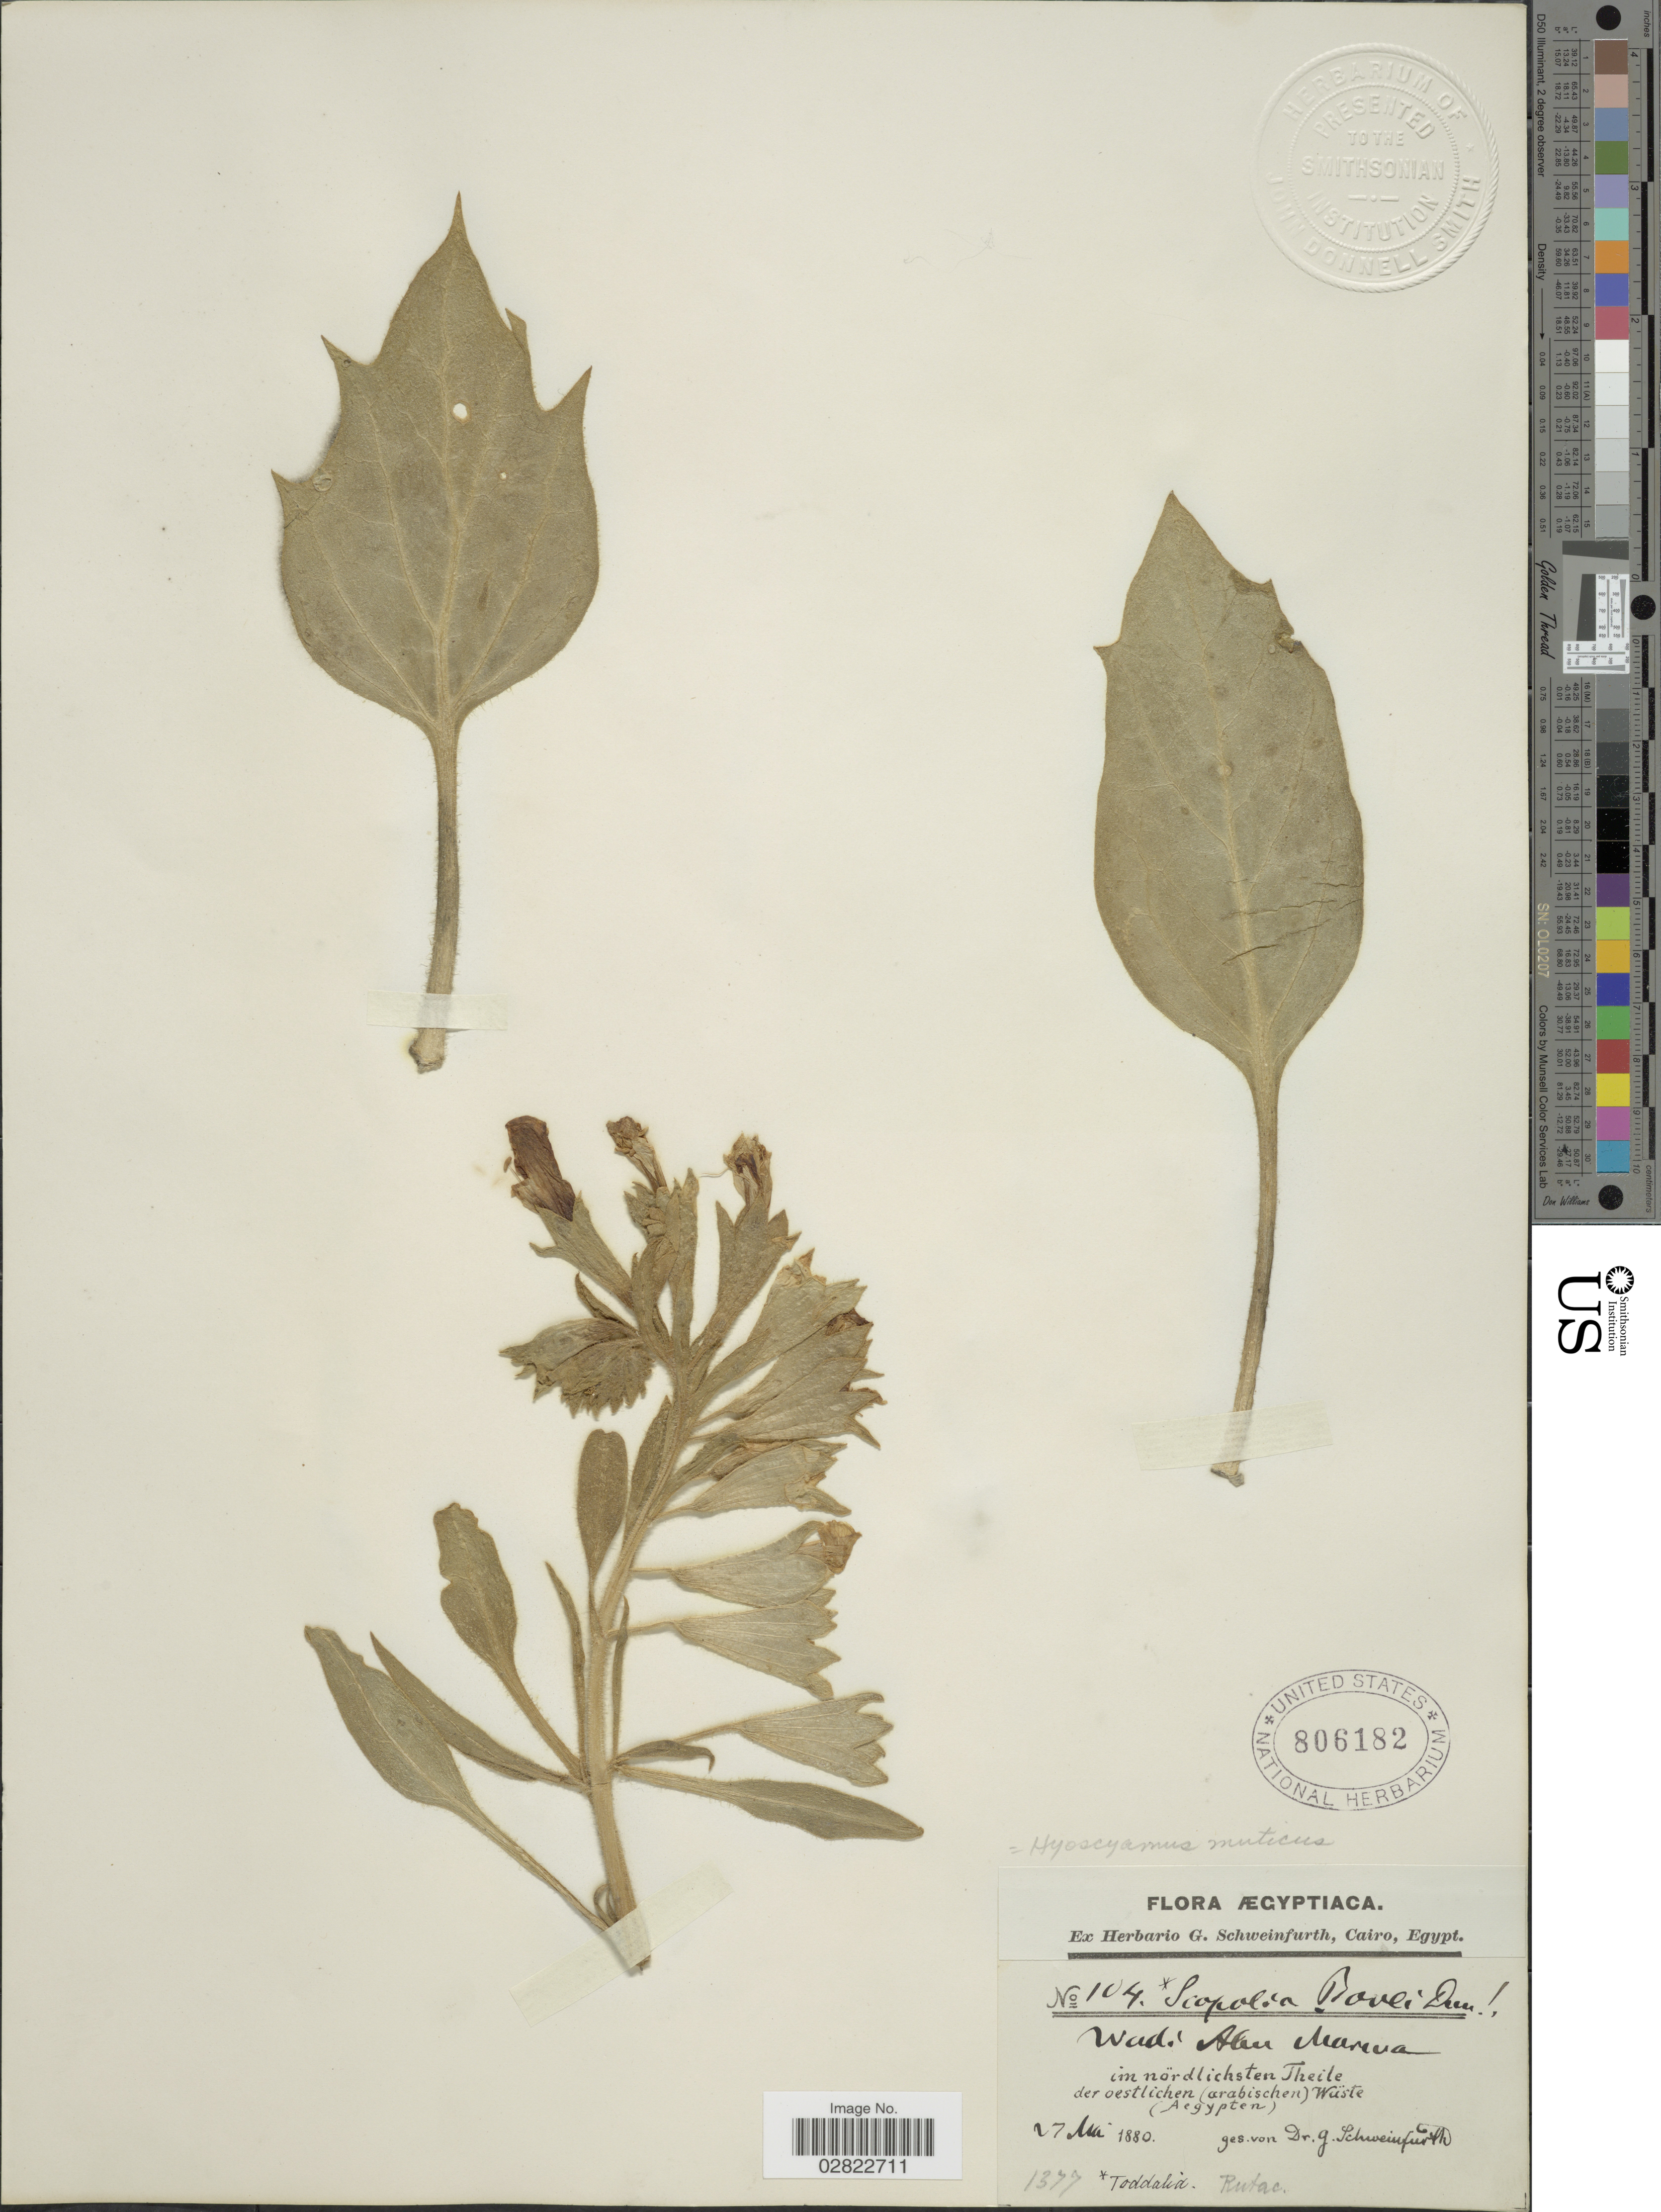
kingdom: Plantae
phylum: Tracheophyta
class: Magnoliopsida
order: Solanales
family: Solanaceae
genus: Hyoscyamus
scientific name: Hyoscyamus muticus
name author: L.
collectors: G. A. Schweinfurth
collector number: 104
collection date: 1880-05-27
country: Egypt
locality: In nördlichsten Theile der oestlichen (arabischen) Wüste (Aegypten).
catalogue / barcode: US 806182